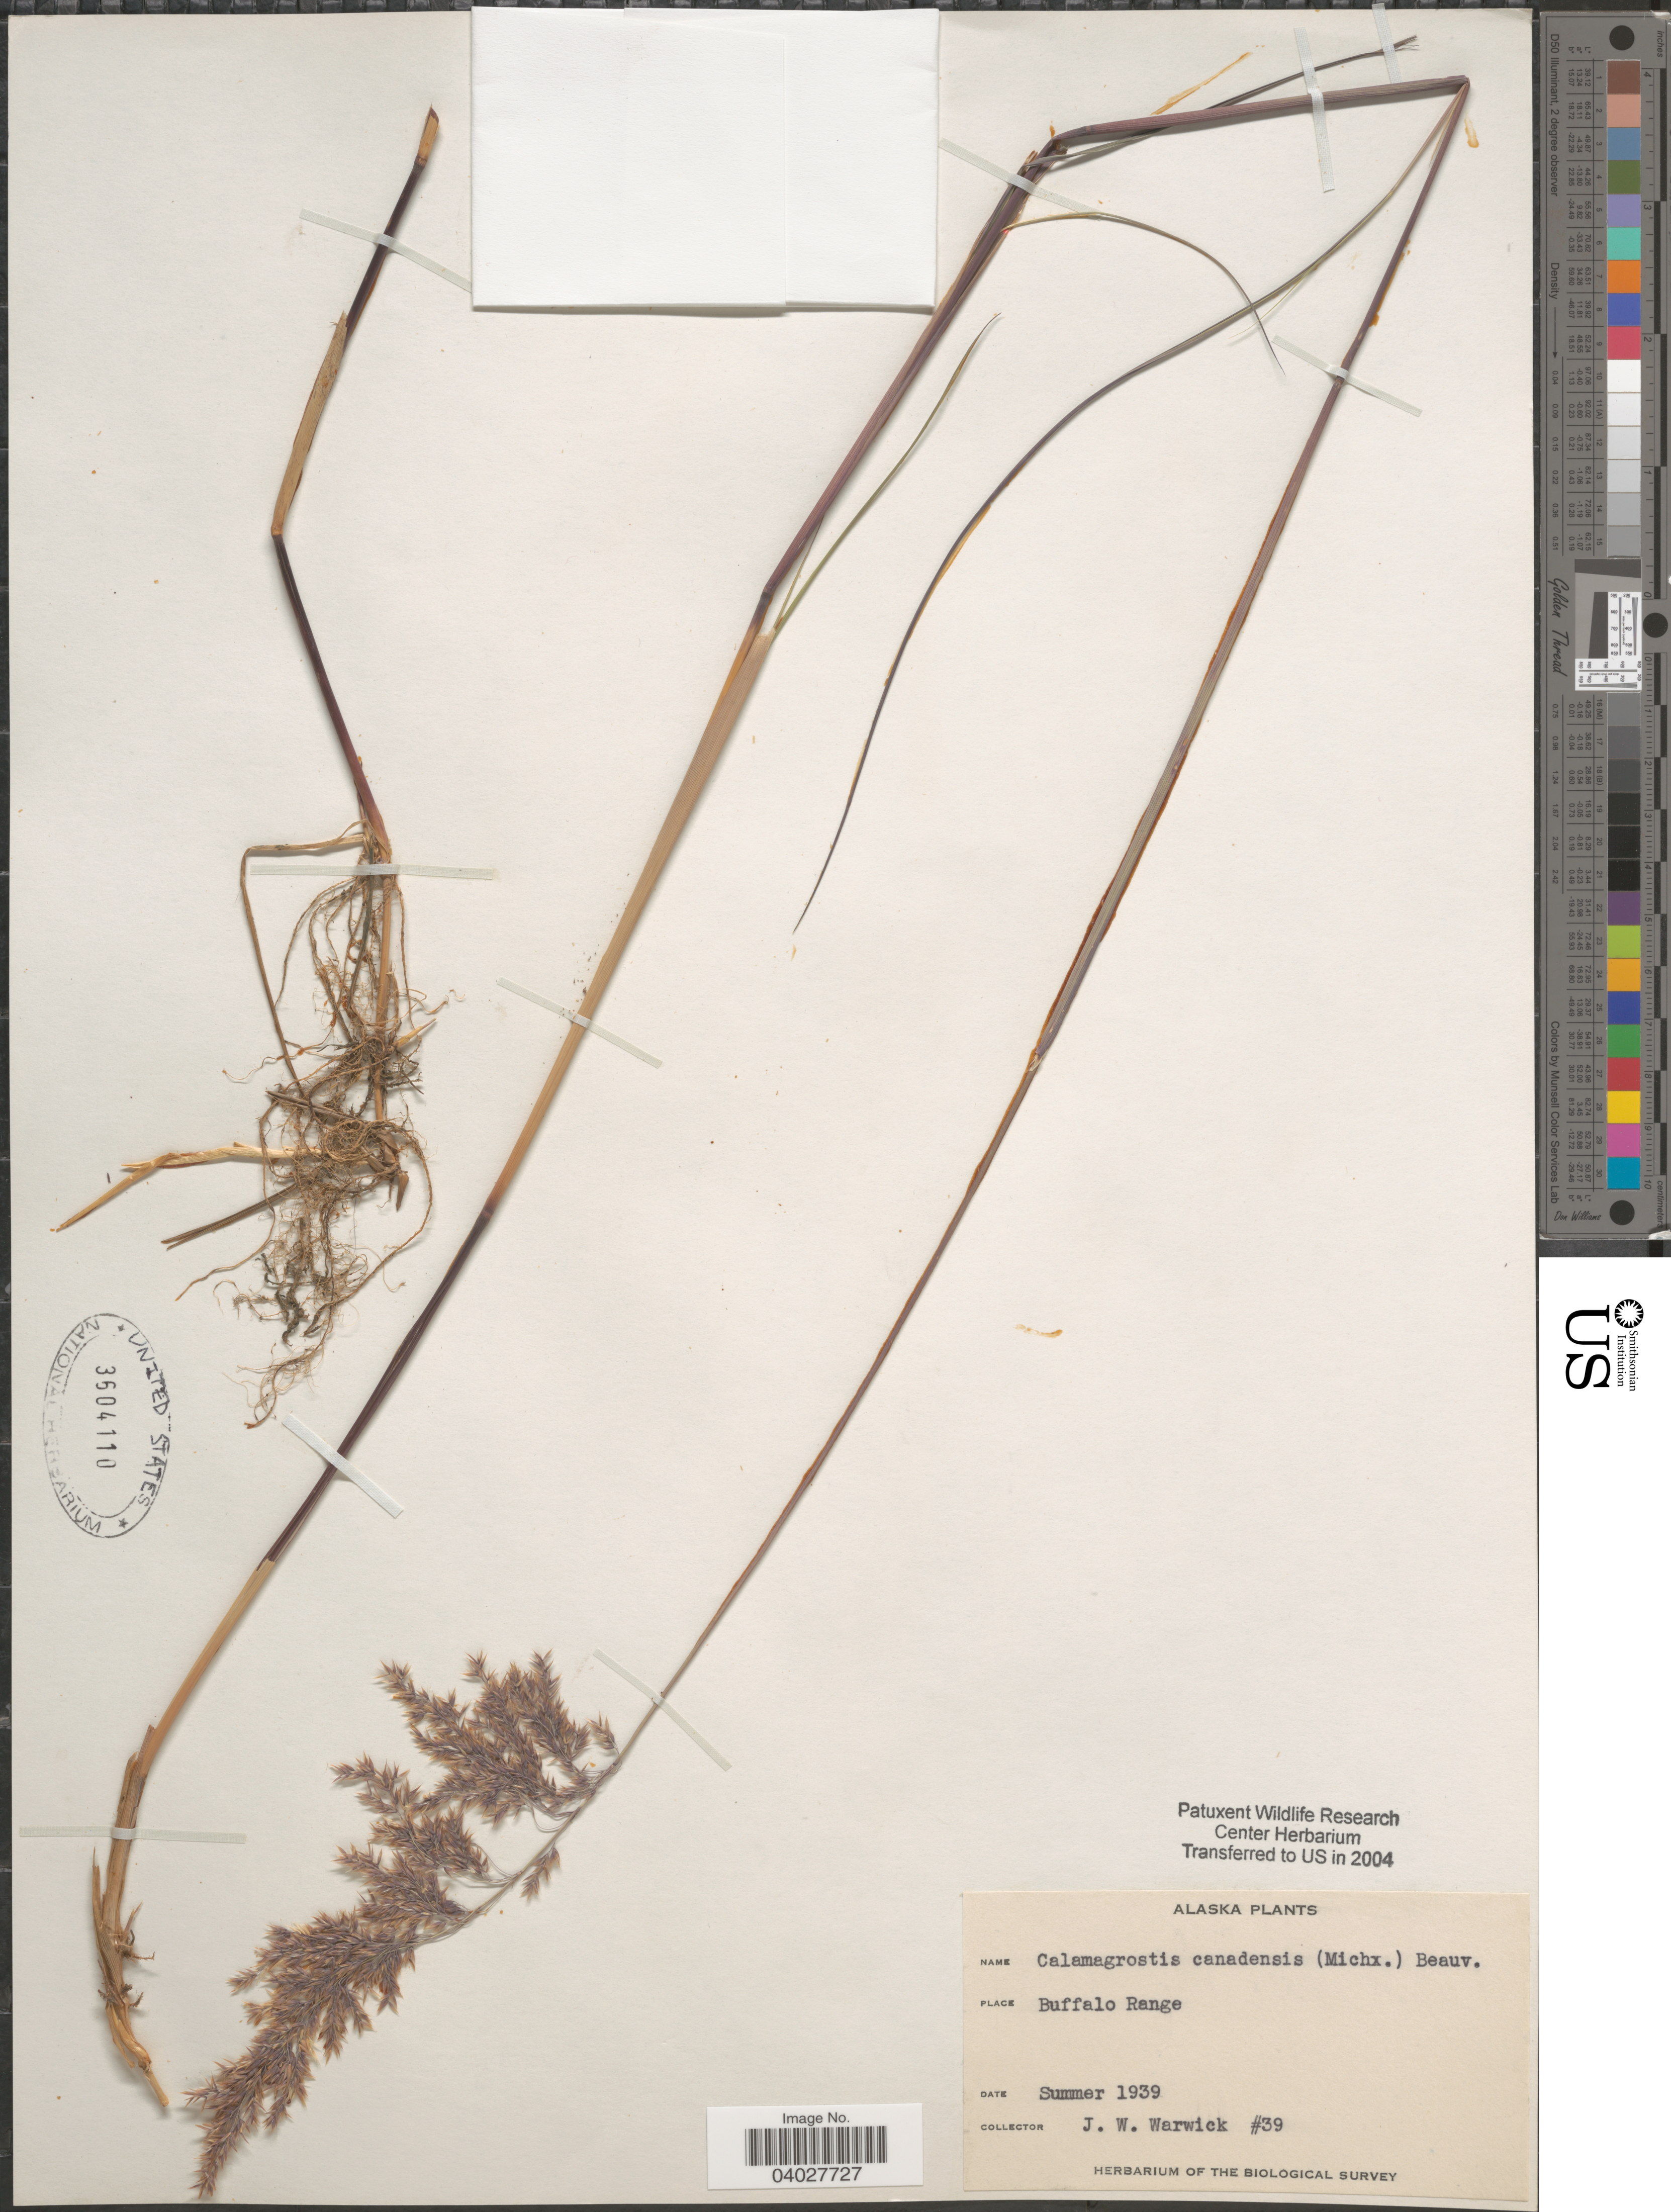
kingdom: Plantae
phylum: Tracheophyta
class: Liliopsida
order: Poales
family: Poaceae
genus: Calamagrostis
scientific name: Calamagrostis canadensis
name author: (Michx.) P. Beauv.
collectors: J. Warwick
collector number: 39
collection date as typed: Summer 1939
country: United States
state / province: Alaska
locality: Buffalo Range.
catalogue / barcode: US 3604110